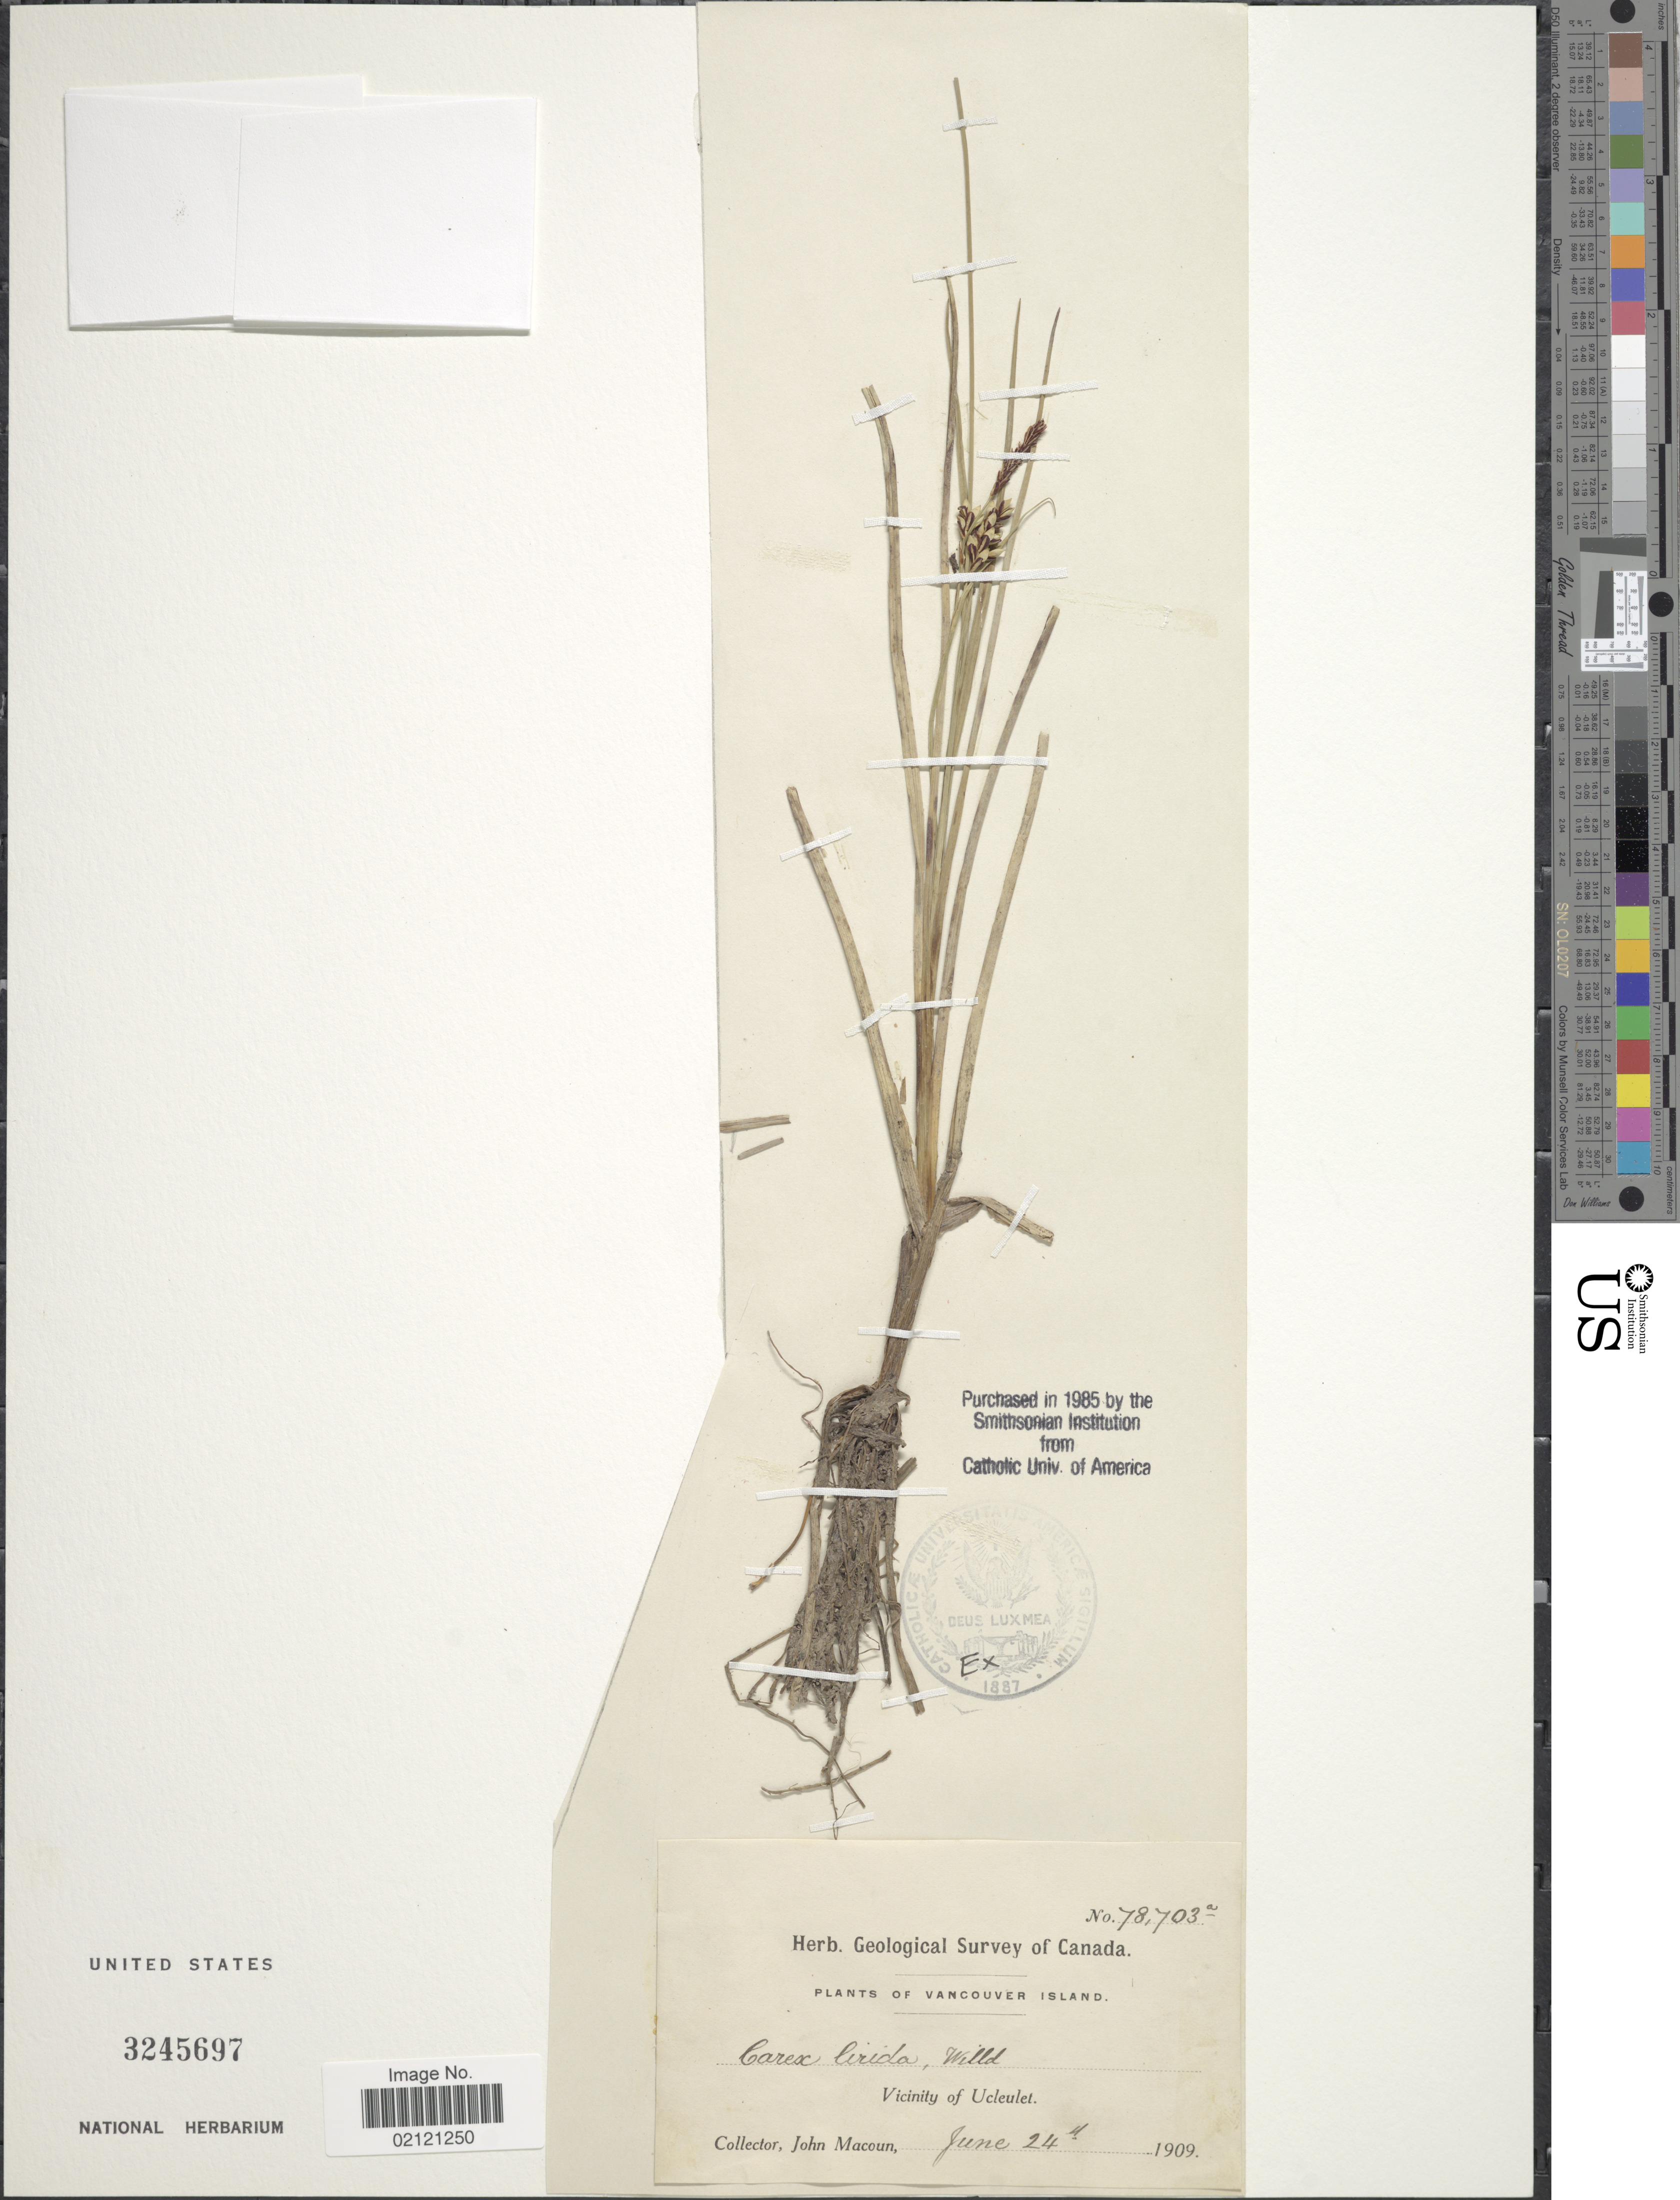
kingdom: Plantae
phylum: Tracheophyta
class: Liliopsida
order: Poales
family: Cyperaceae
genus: Carex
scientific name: Carex livida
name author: (Wahlenb.) Willd.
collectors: J. Macoun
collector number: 78703a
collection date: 1909-06-24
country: Canada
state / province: British Columbia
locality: Vancouver Island, Vicinity of Ucleulet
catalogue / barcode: US 3245697